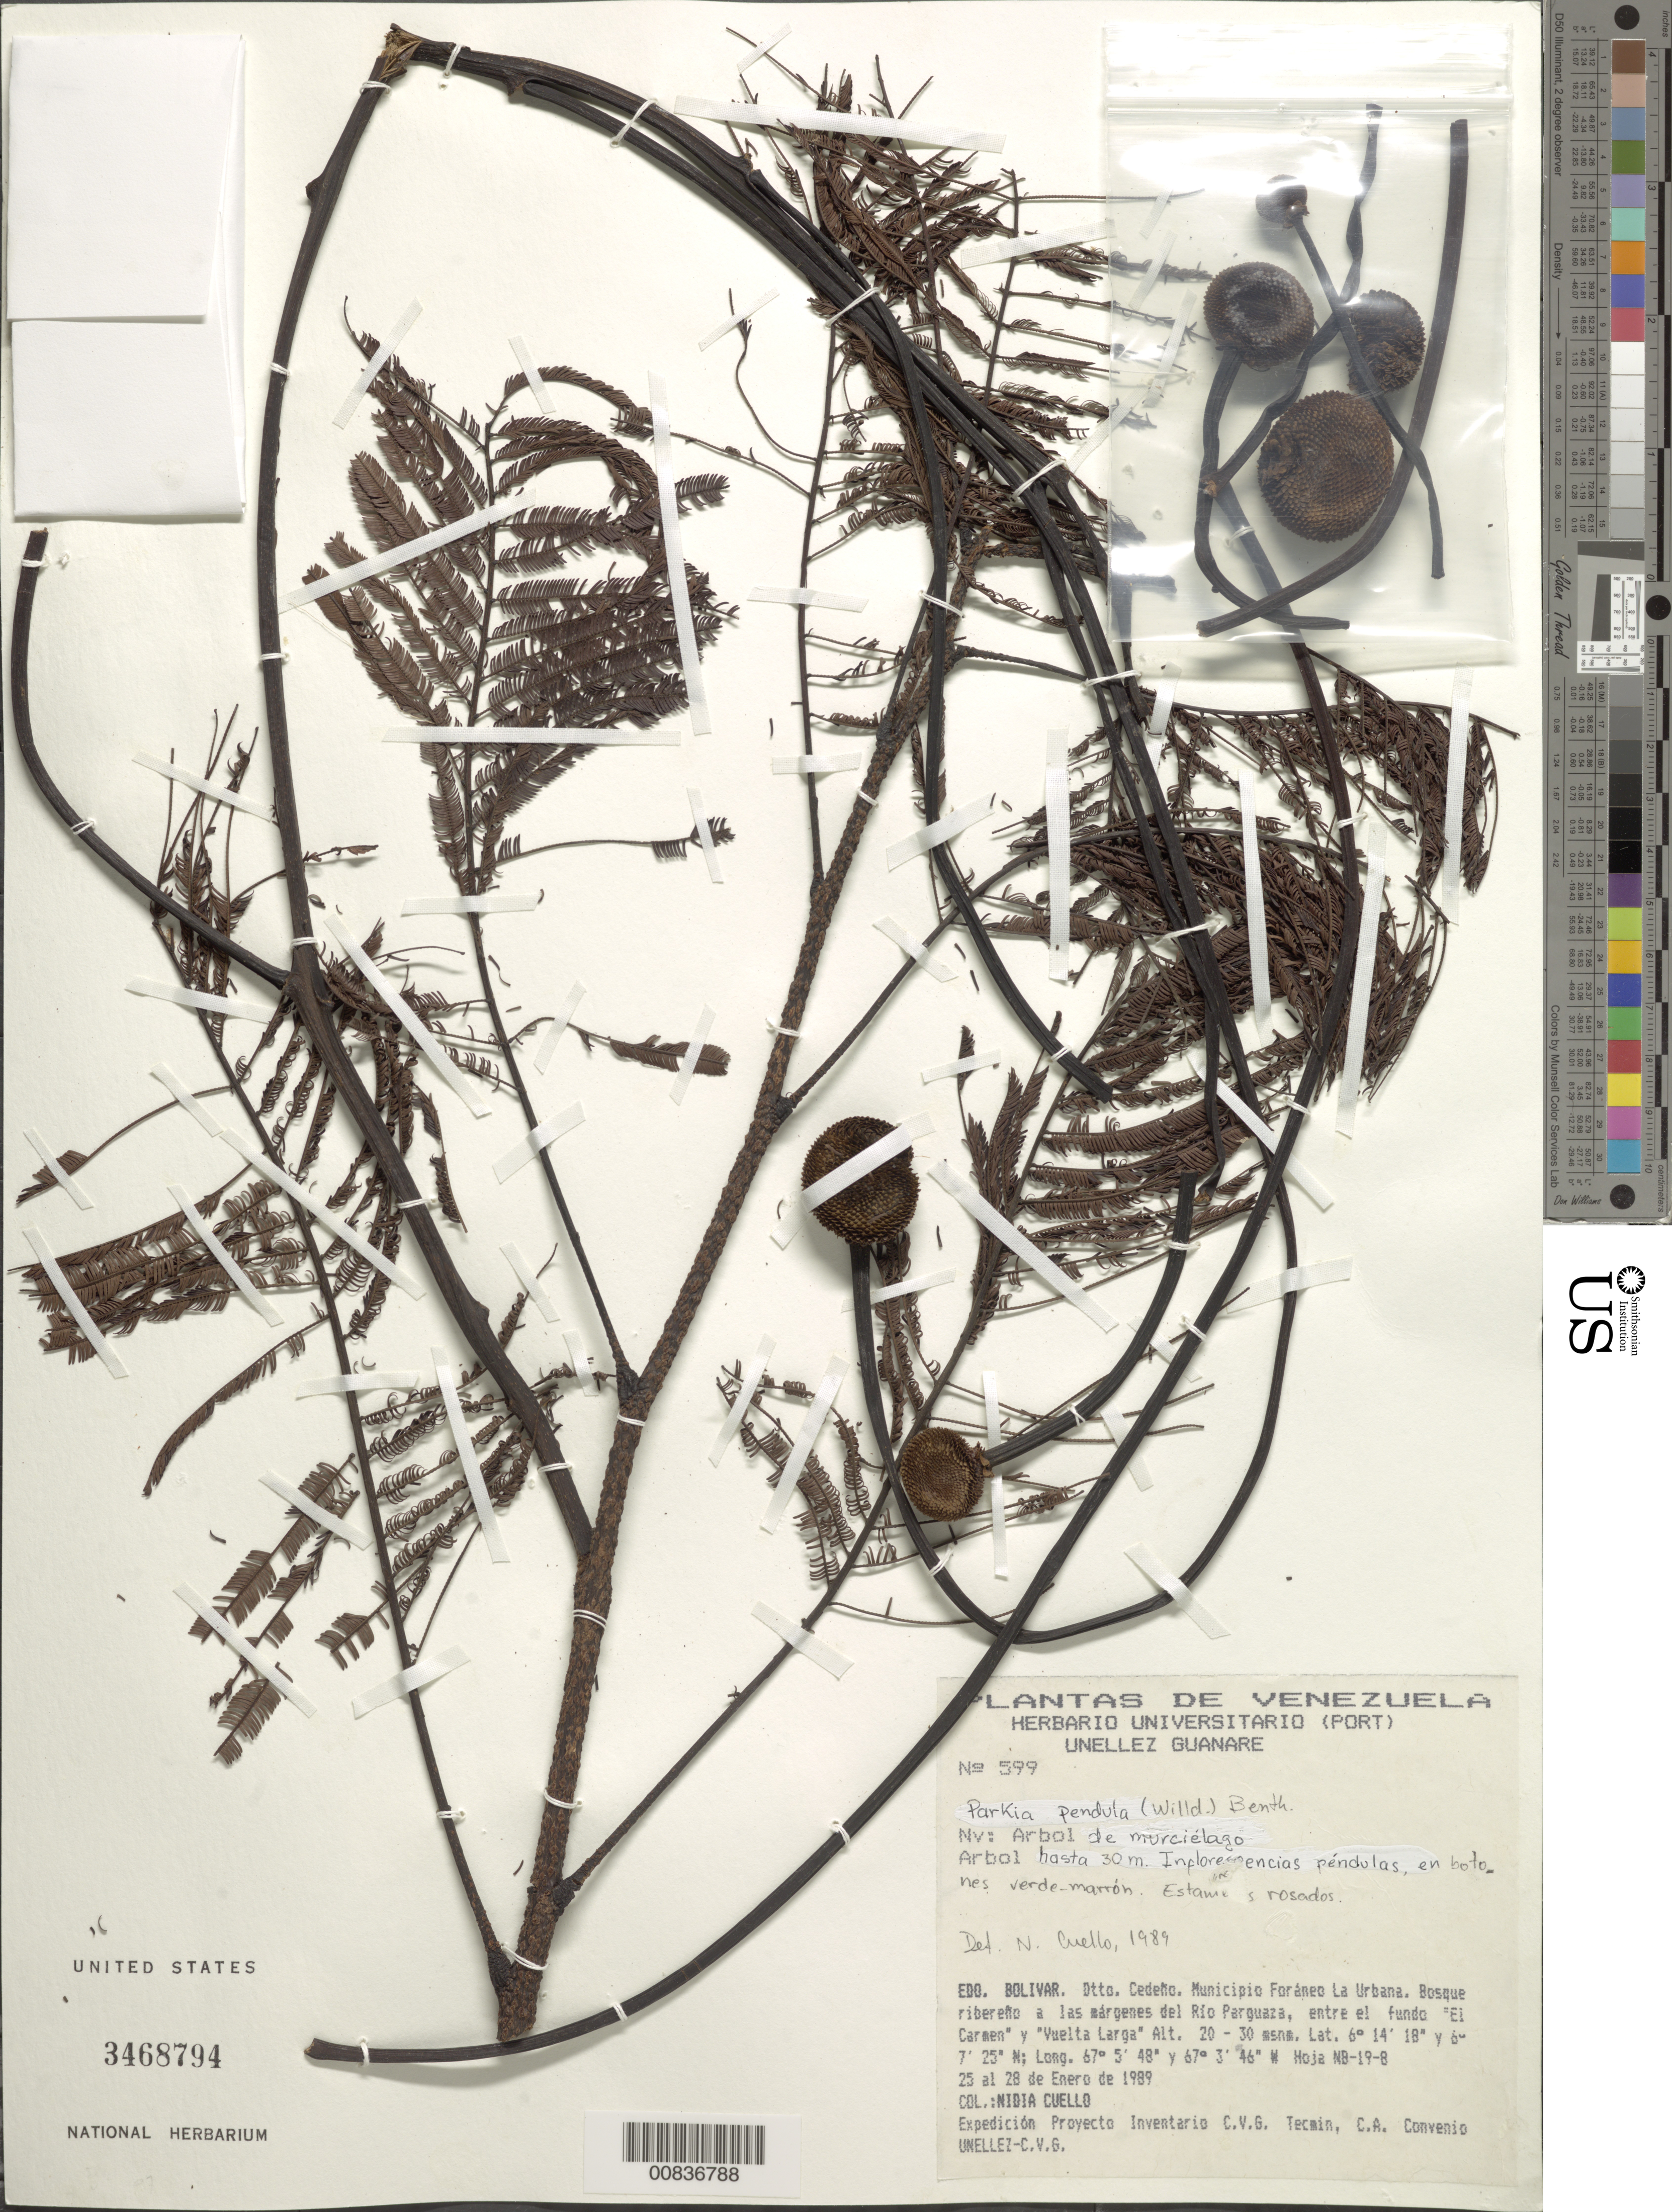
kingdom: Plantae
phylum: Tracheophyta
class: Magnoliopsida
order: Fabales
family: Fabaceae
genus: Parkia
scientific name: Parkia pendula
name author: Benth.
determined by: Cuello, Nidia L.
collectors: N. L. Cuello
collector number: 599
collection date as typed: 25-Jan-89 to 28-Jan-89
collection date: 1989-01-25/1989-01-28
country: Venezuela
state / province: Bolívar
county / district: Cedeño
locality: Rio Parguaza, entre el fundo 'El Carmen' y 'Vuelta Larga'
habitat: Bosque ribereno a las margenes del rio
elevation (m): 20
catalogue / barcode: US 3468794